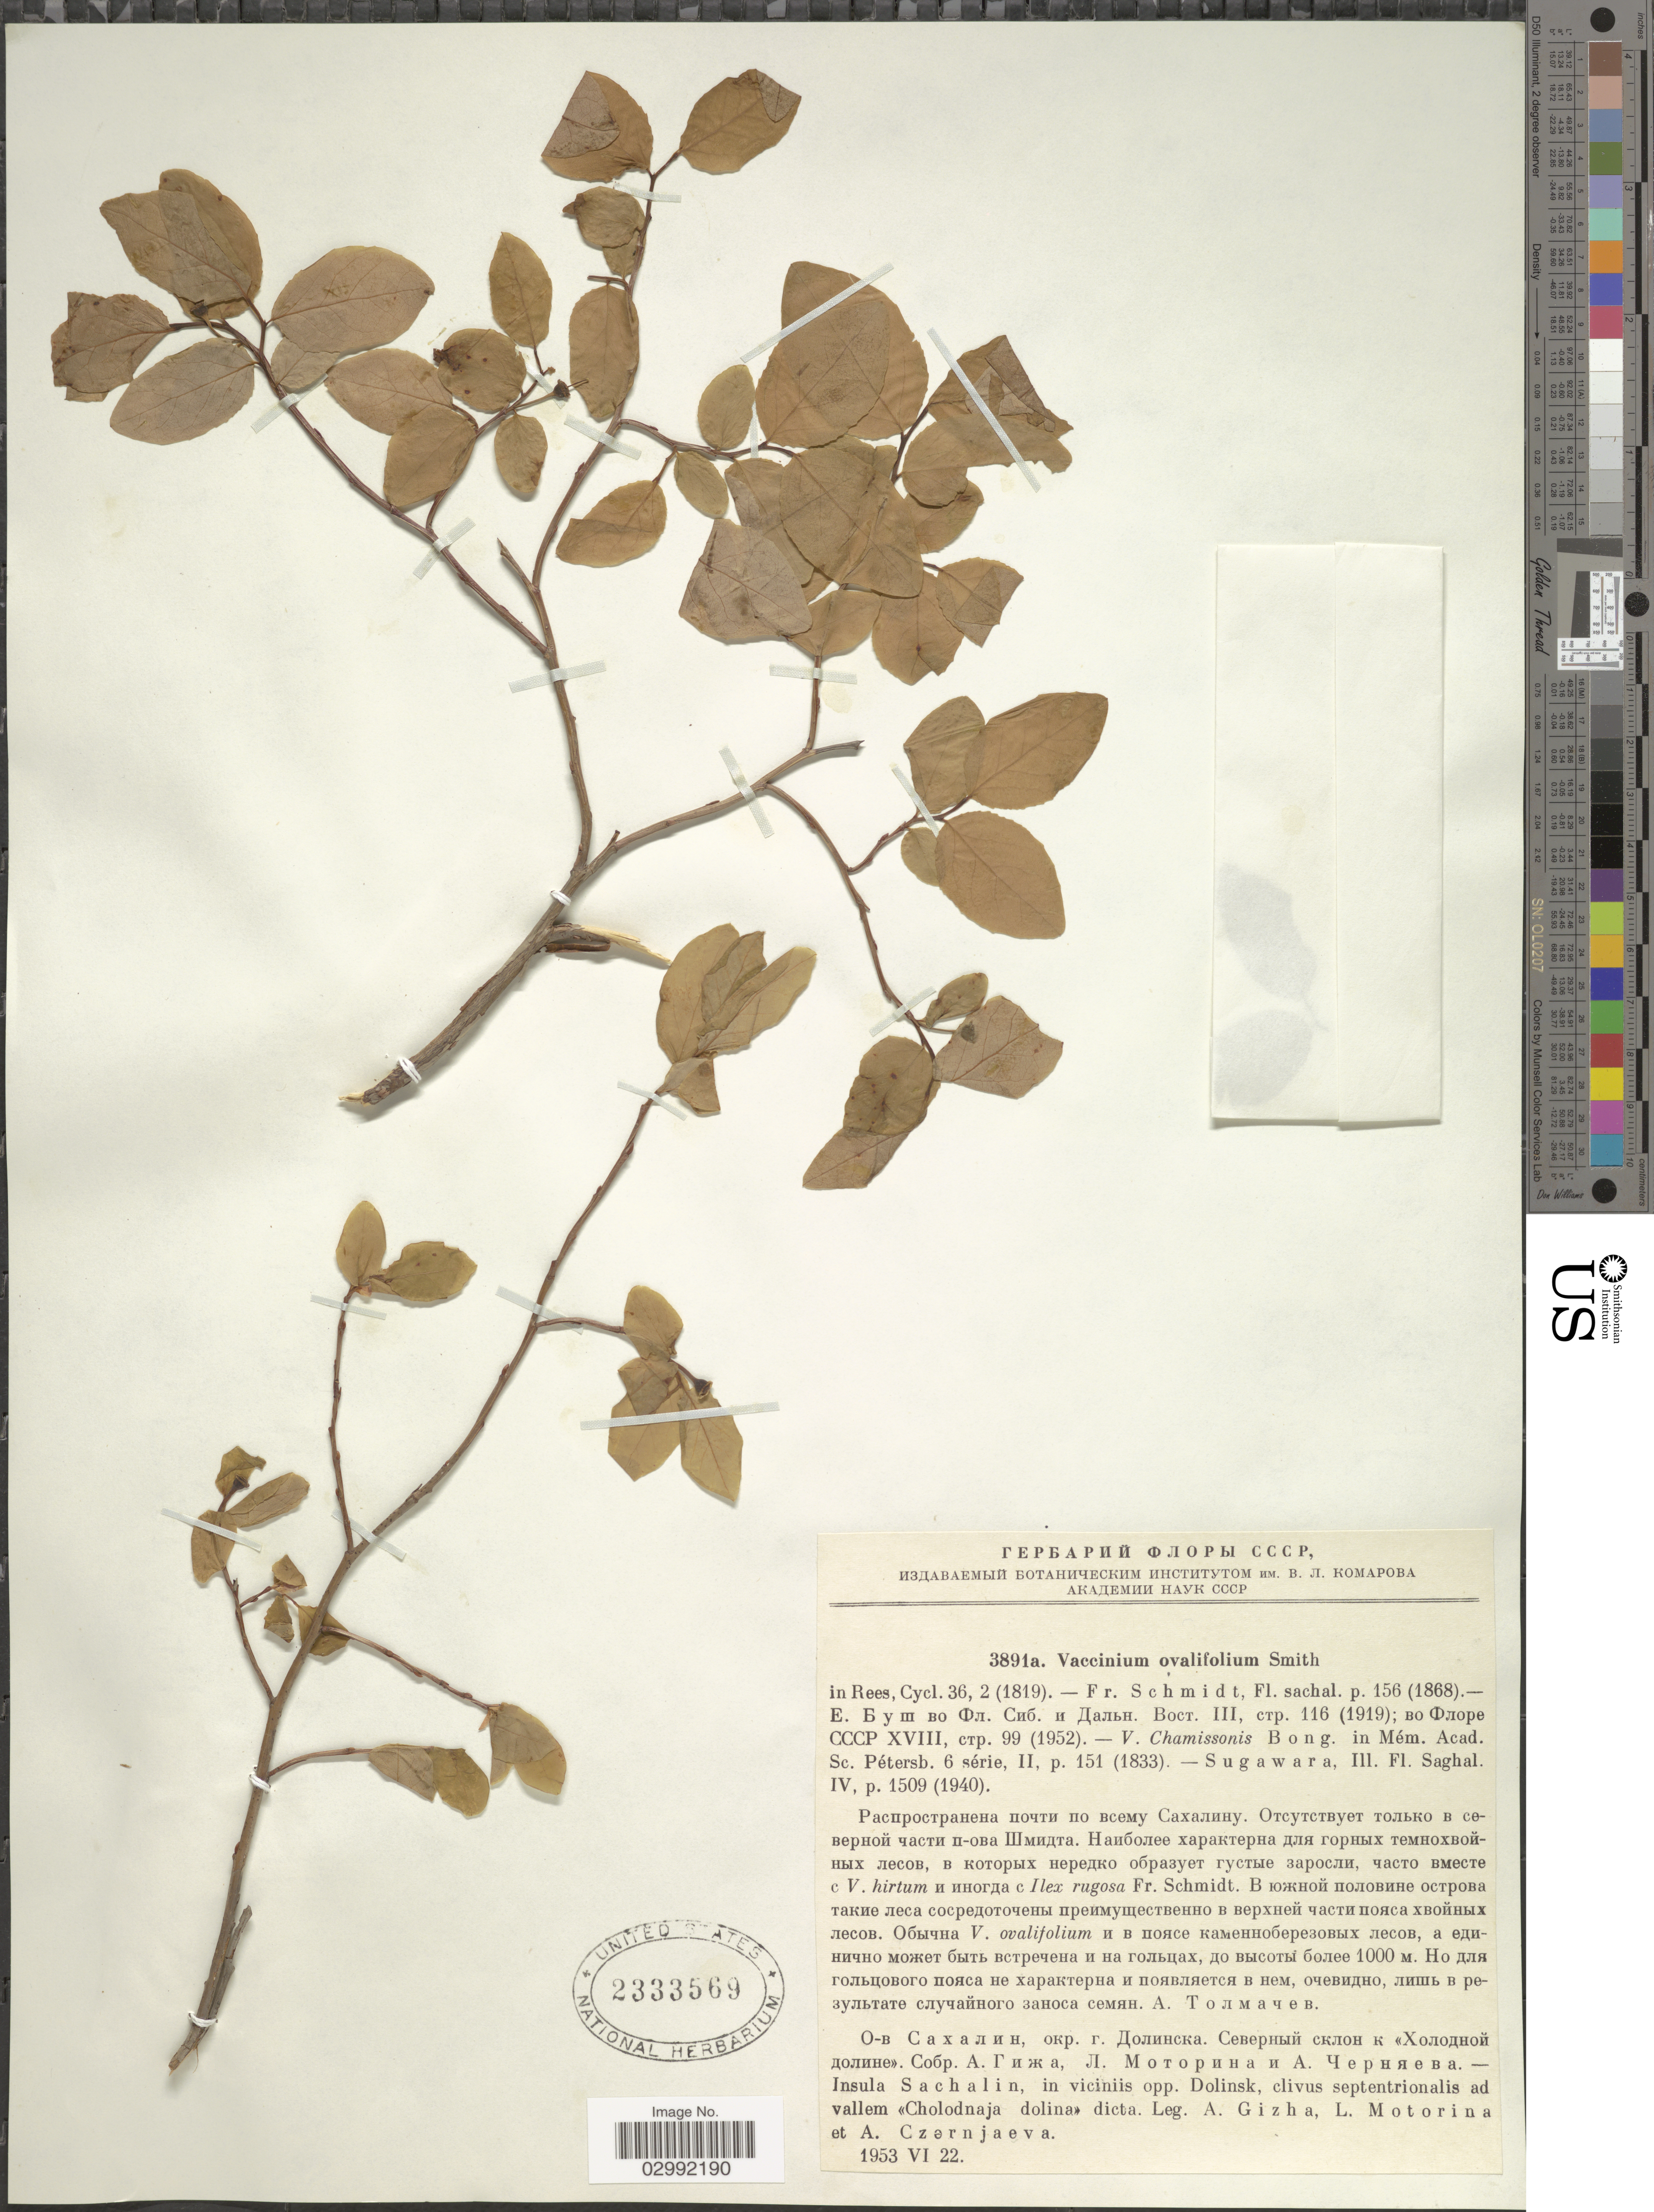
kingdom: Plantae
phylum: Tracheophyta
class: Magnoliopsida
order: Ericales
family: Ericaceae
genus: Vaccinium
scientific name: Vaccinium ovalifolium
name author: Sm.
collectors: A. Gizha, L. Motorina & A. Czernjaeva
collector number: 3891a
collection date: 1953-06-22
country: Russian Federation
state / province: Sakhalin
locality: Insula Sachalin, in viciniis opp. Dolinsk, clivus septrentrionalis ad vallem <<Cholodnaja dolina>> dicta.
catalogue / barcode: US 2333569